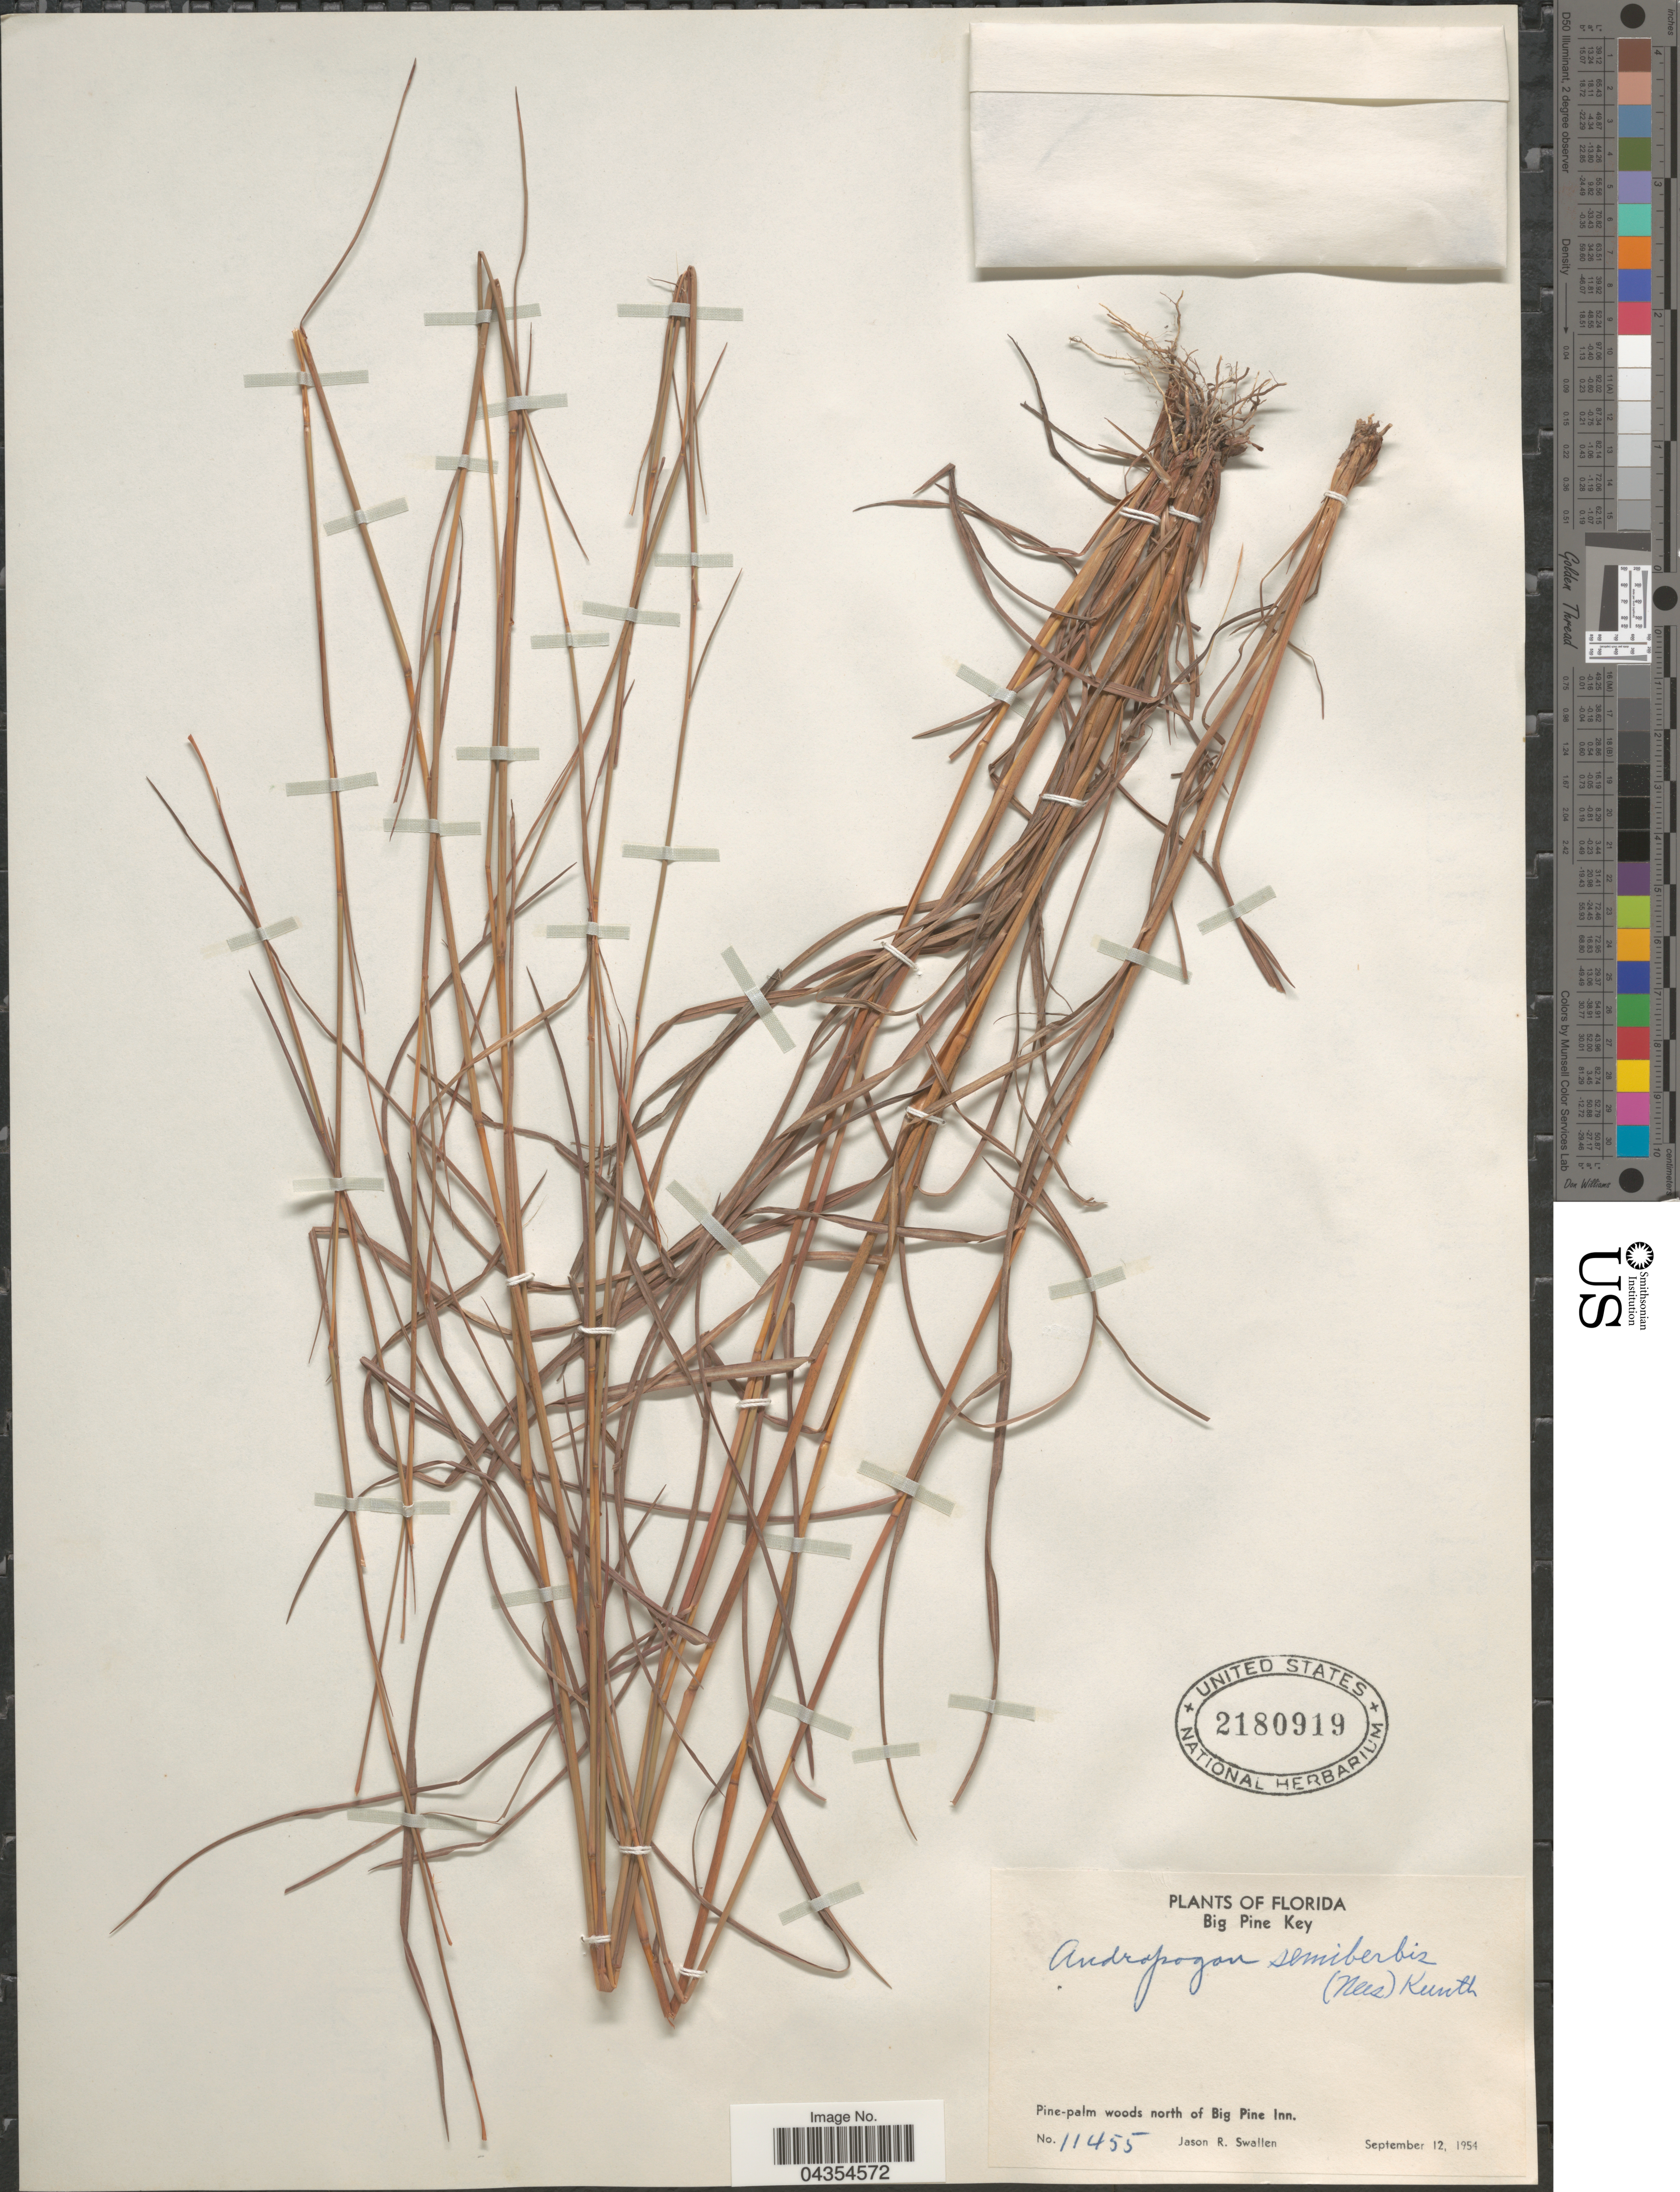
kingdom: Plantae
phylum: Tracheophyta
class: Liliopsida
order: Poales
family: Poaceae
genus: Schizachyrium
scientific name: Schizachyrium sanguineum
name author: (Retz.) Alston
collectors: J. R. Swallen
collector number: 11455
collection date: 1954-09-12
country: United States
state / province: Florida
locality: Big Pine Key. Pine-palm woods north of Big Pine Inn.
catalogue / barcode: US 2180919